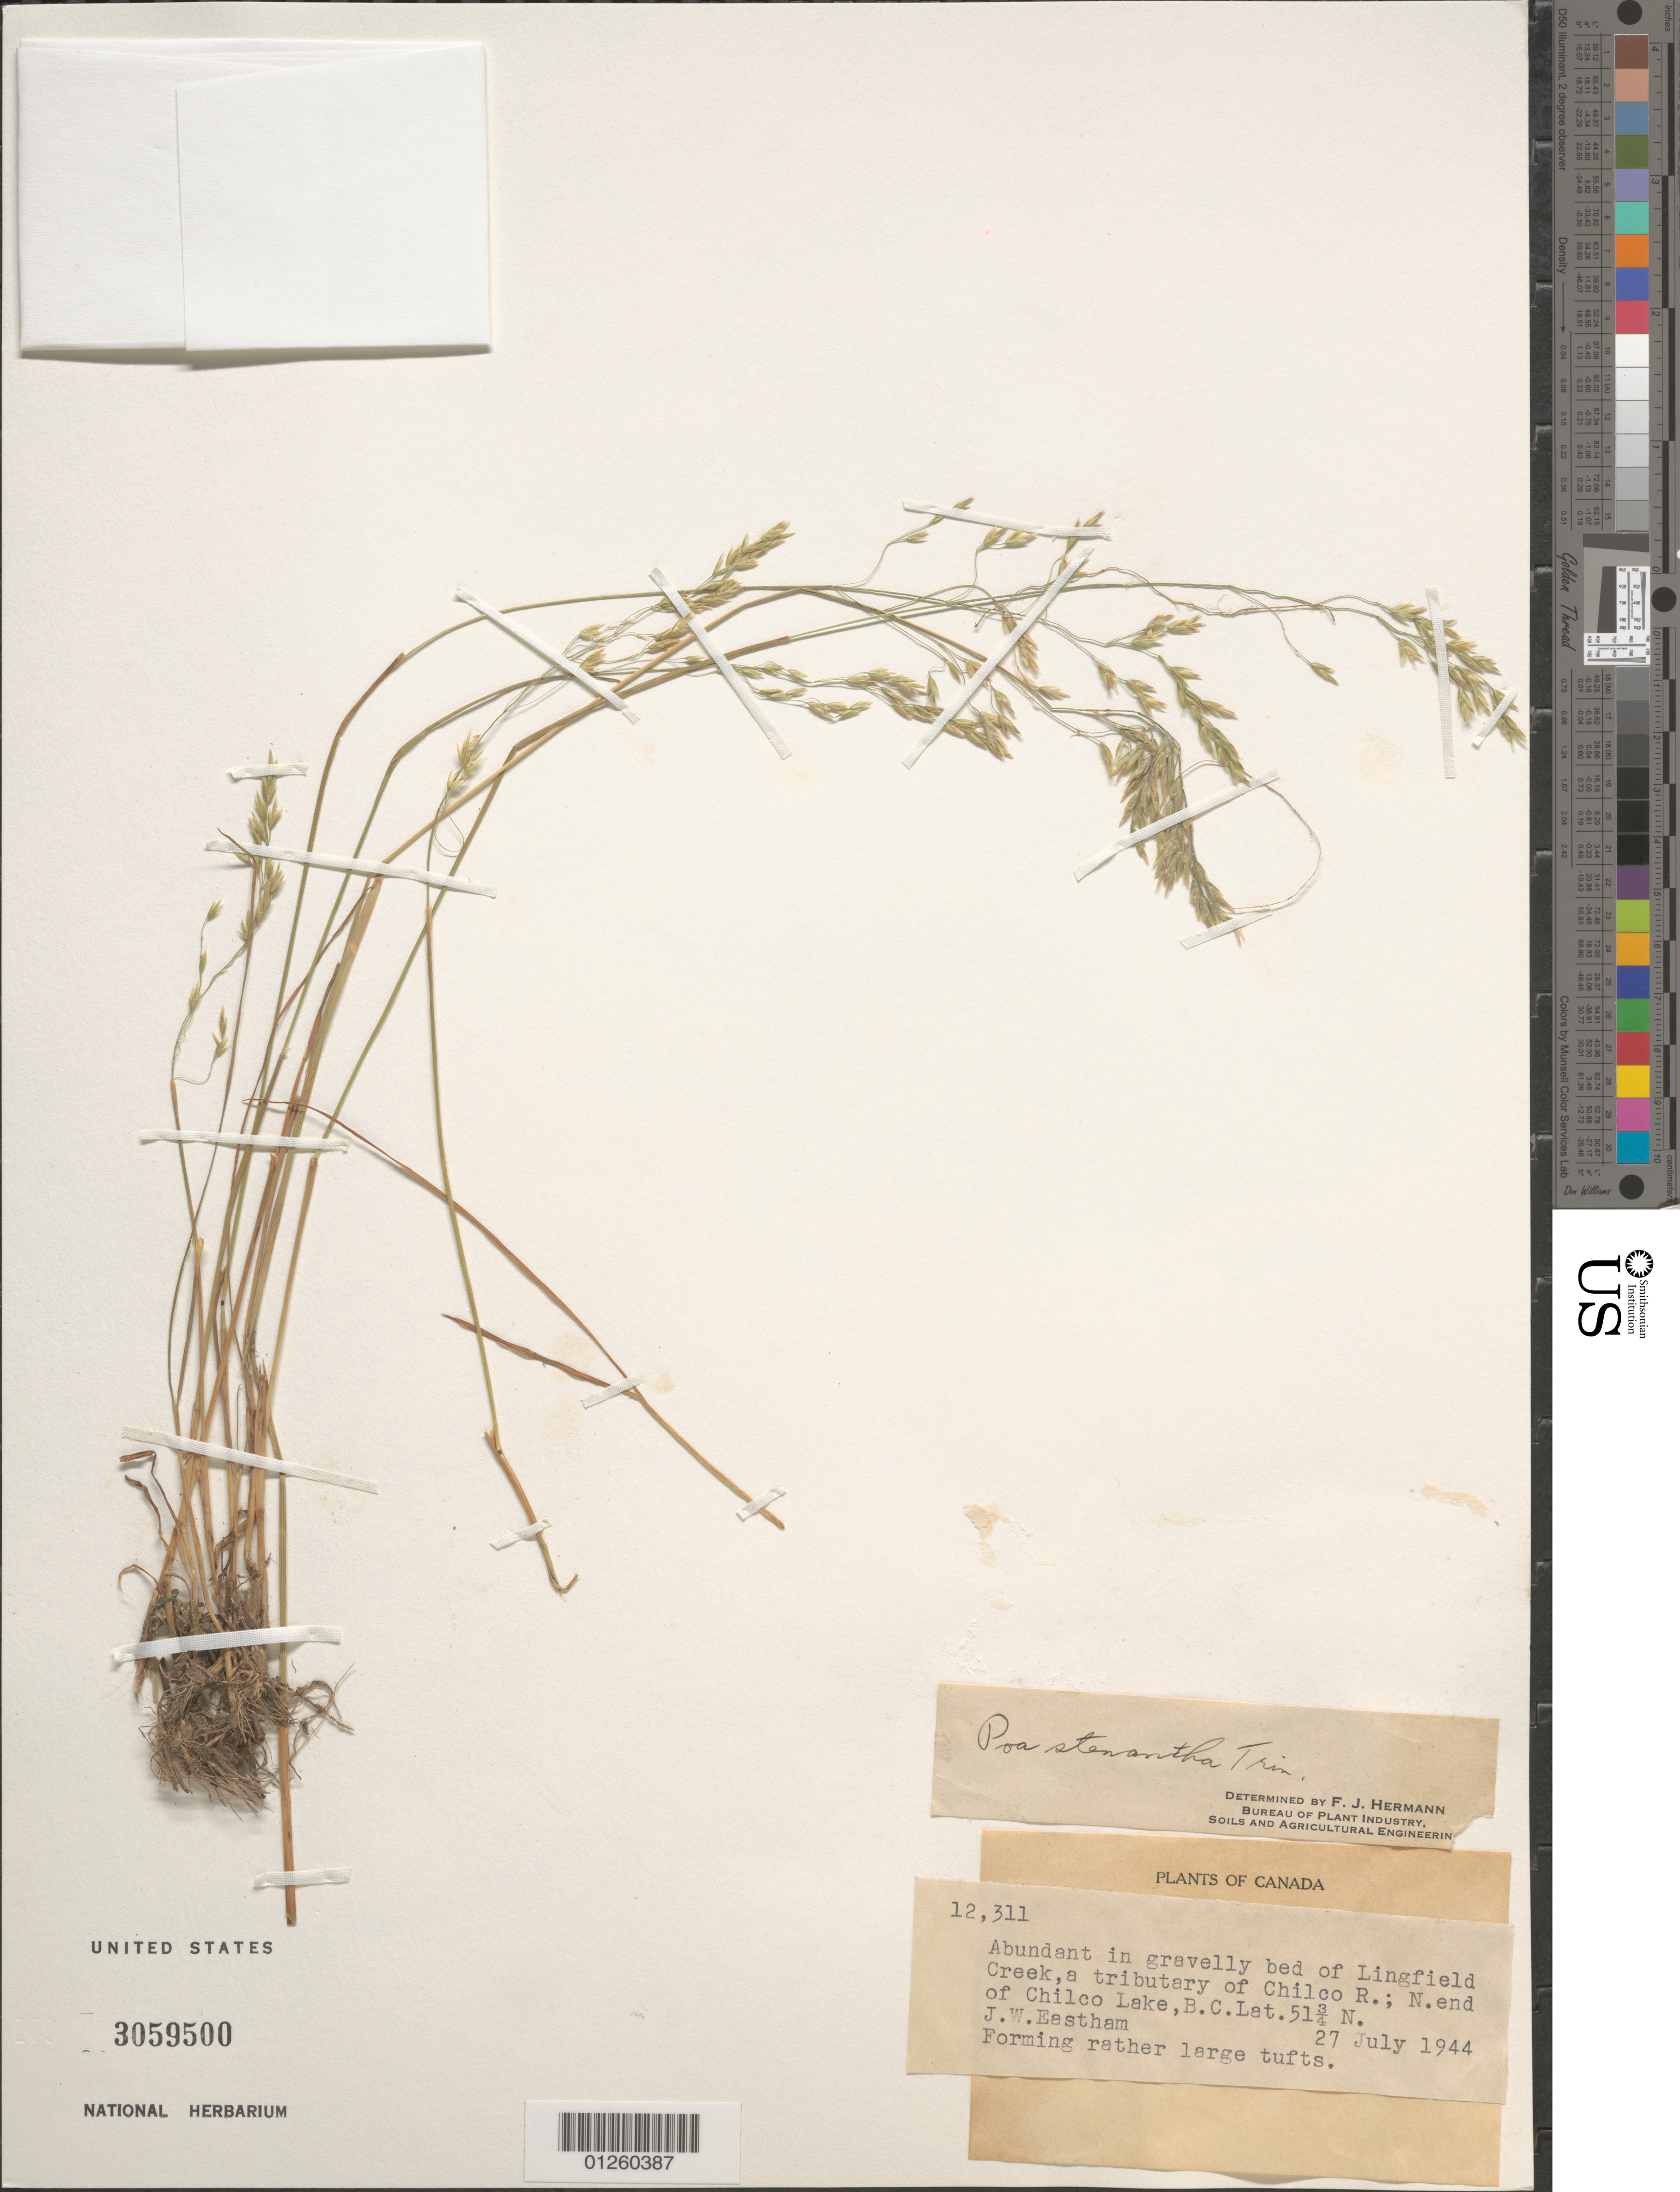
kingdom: Plantae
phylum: Tracheophyta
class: Liliopsida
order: Poales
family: Poaceae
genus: Poa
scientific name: Poa stenantha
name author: Trin.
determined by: Soreng, Robert J., Research Associate (BOT), Smithsonian Institution - National Museum of Natural History (UNITED STATES)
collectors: J. Eastham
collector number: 12,311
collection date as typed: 27 July 1944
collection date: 1944-07-27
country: Canada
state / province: British Columbia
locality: Lingfield Creek, a tributary of Chilco R.; N. end of Chilco Lake, B.C.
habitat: Abundant in gravelly bed of Lingfield Creek. Forming rather large tufts.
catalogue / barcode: US 305950